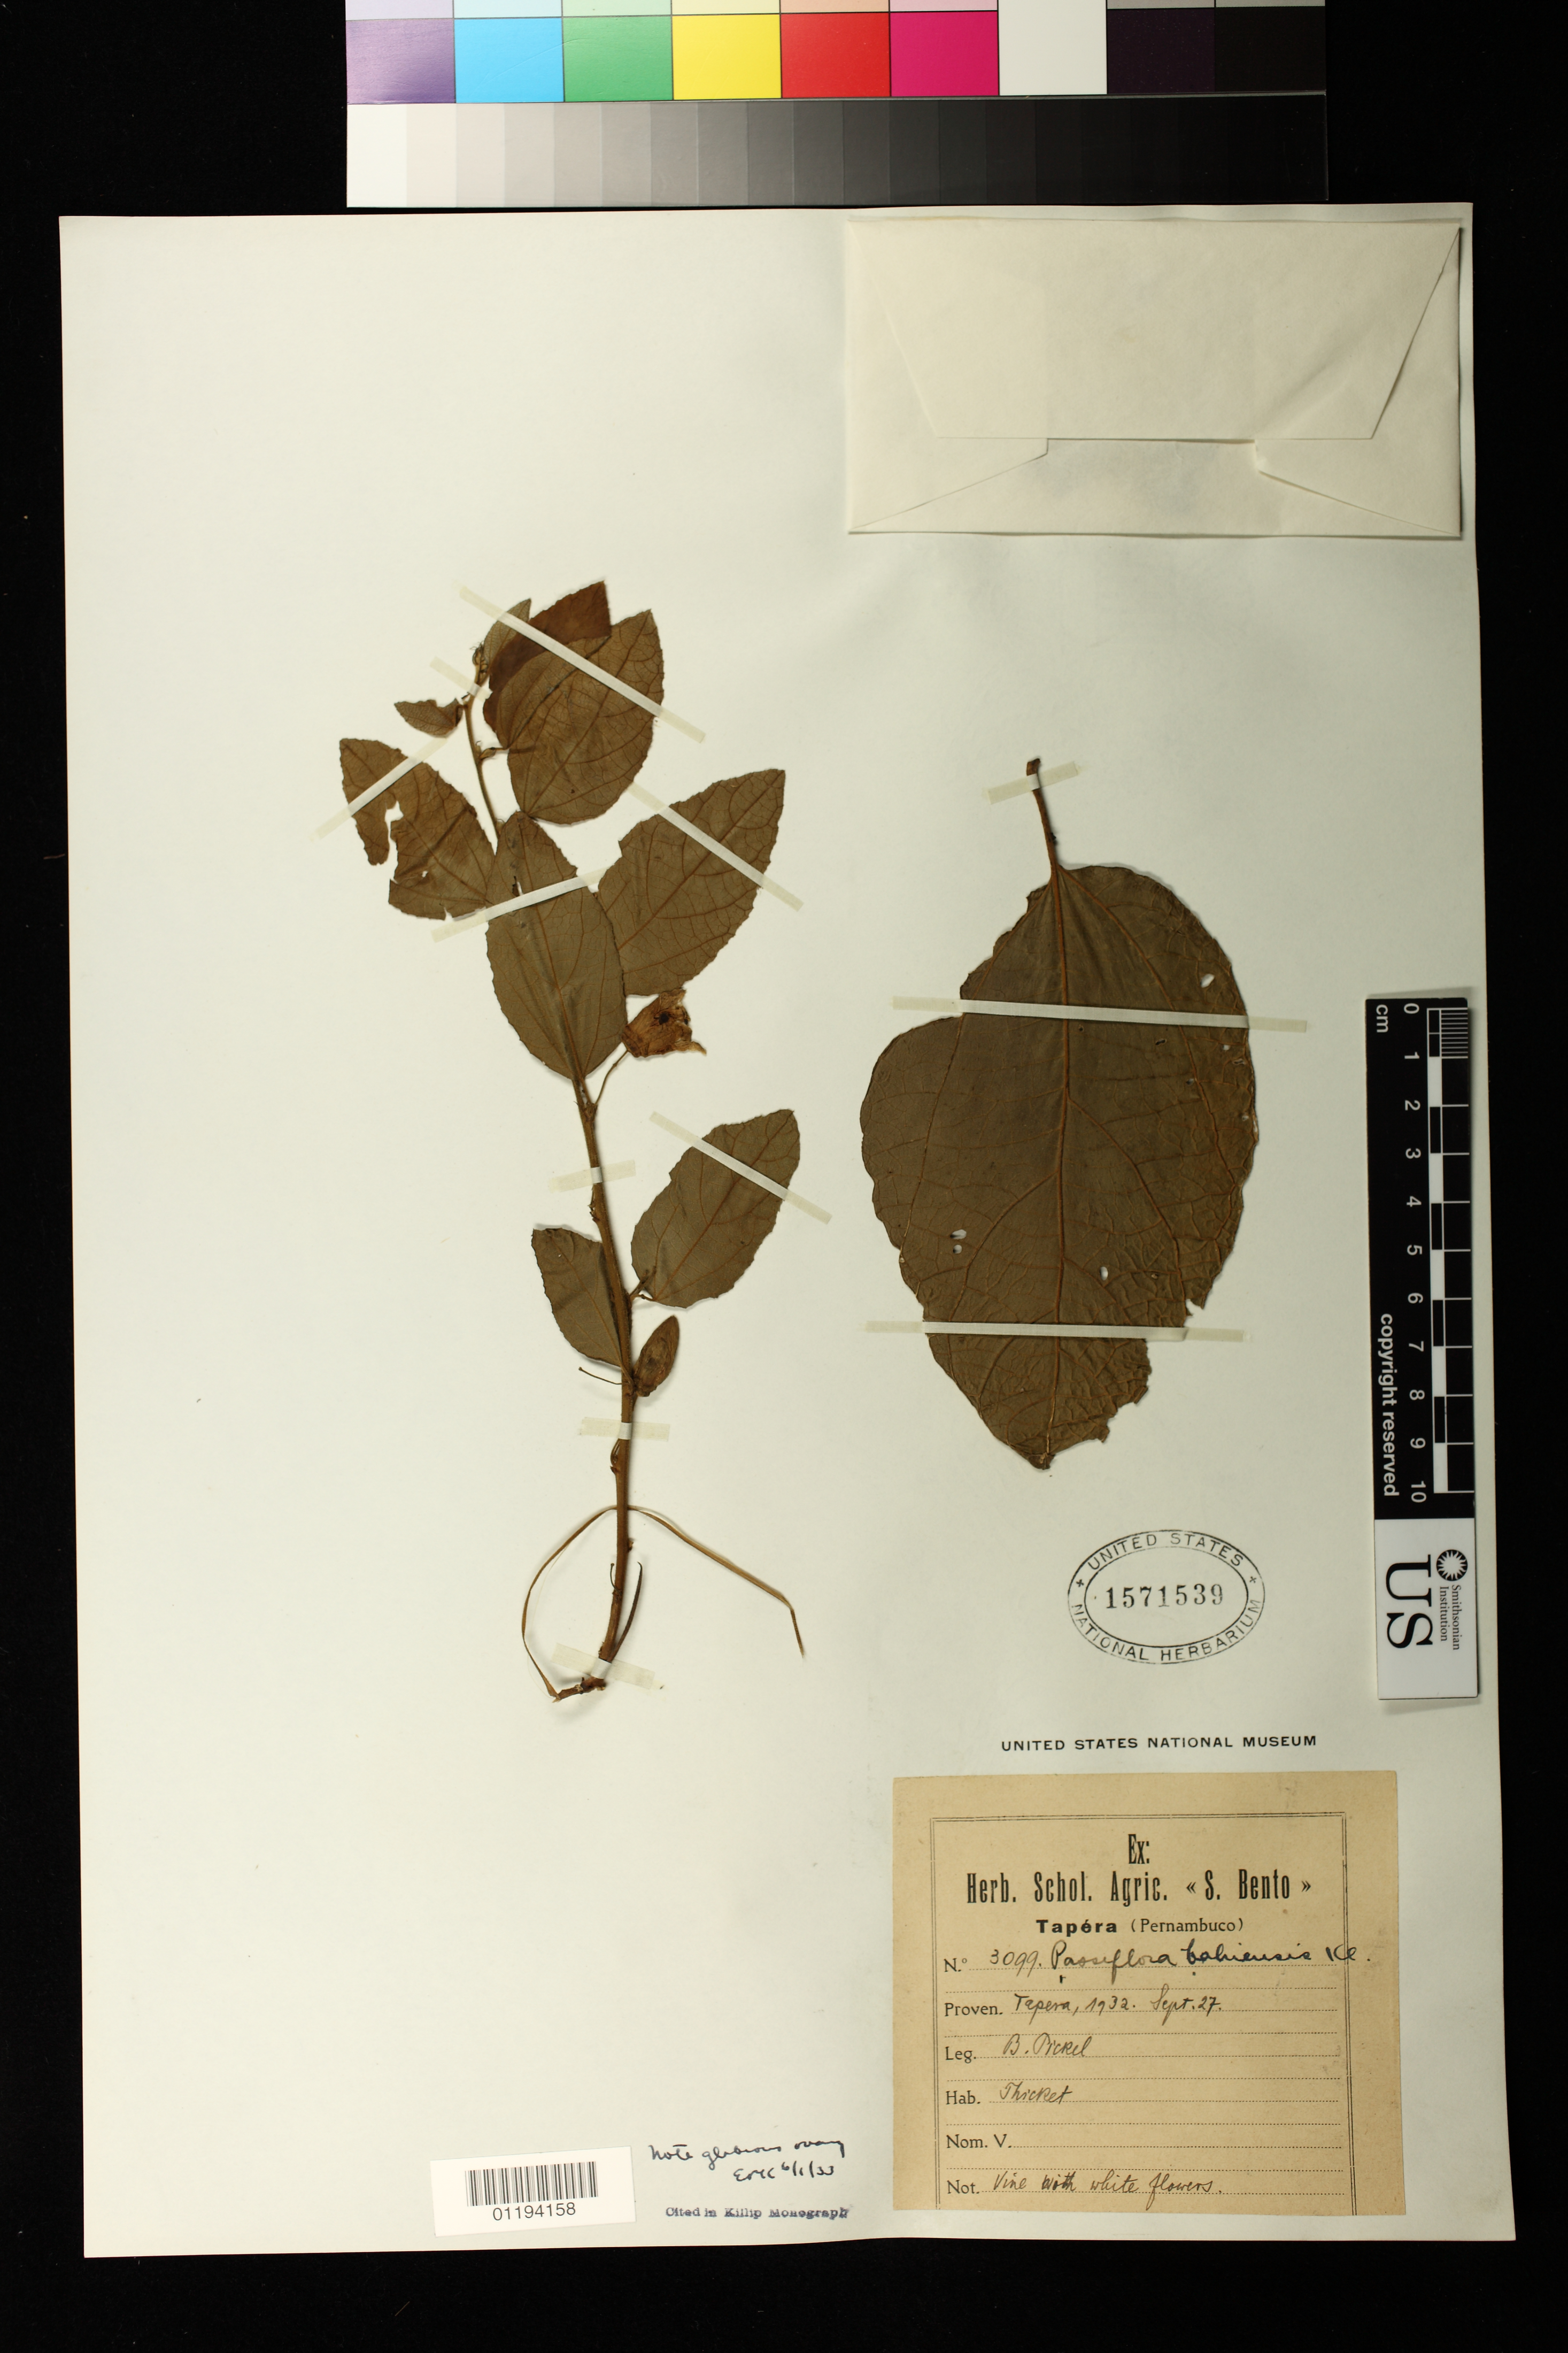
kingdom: Plantae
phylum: Tracheophyta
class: Magnoliopsida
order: Malpighiales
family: Passifloraceae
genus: Passiflora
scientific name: Passiflora bahiensis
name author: Klotzsch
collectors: B. J. Pickel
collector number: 3099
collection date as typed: Sep 27 1932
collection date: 1932-09-27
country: Brazil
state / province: Pernambuco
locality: Tapera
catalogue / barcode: US 1571539